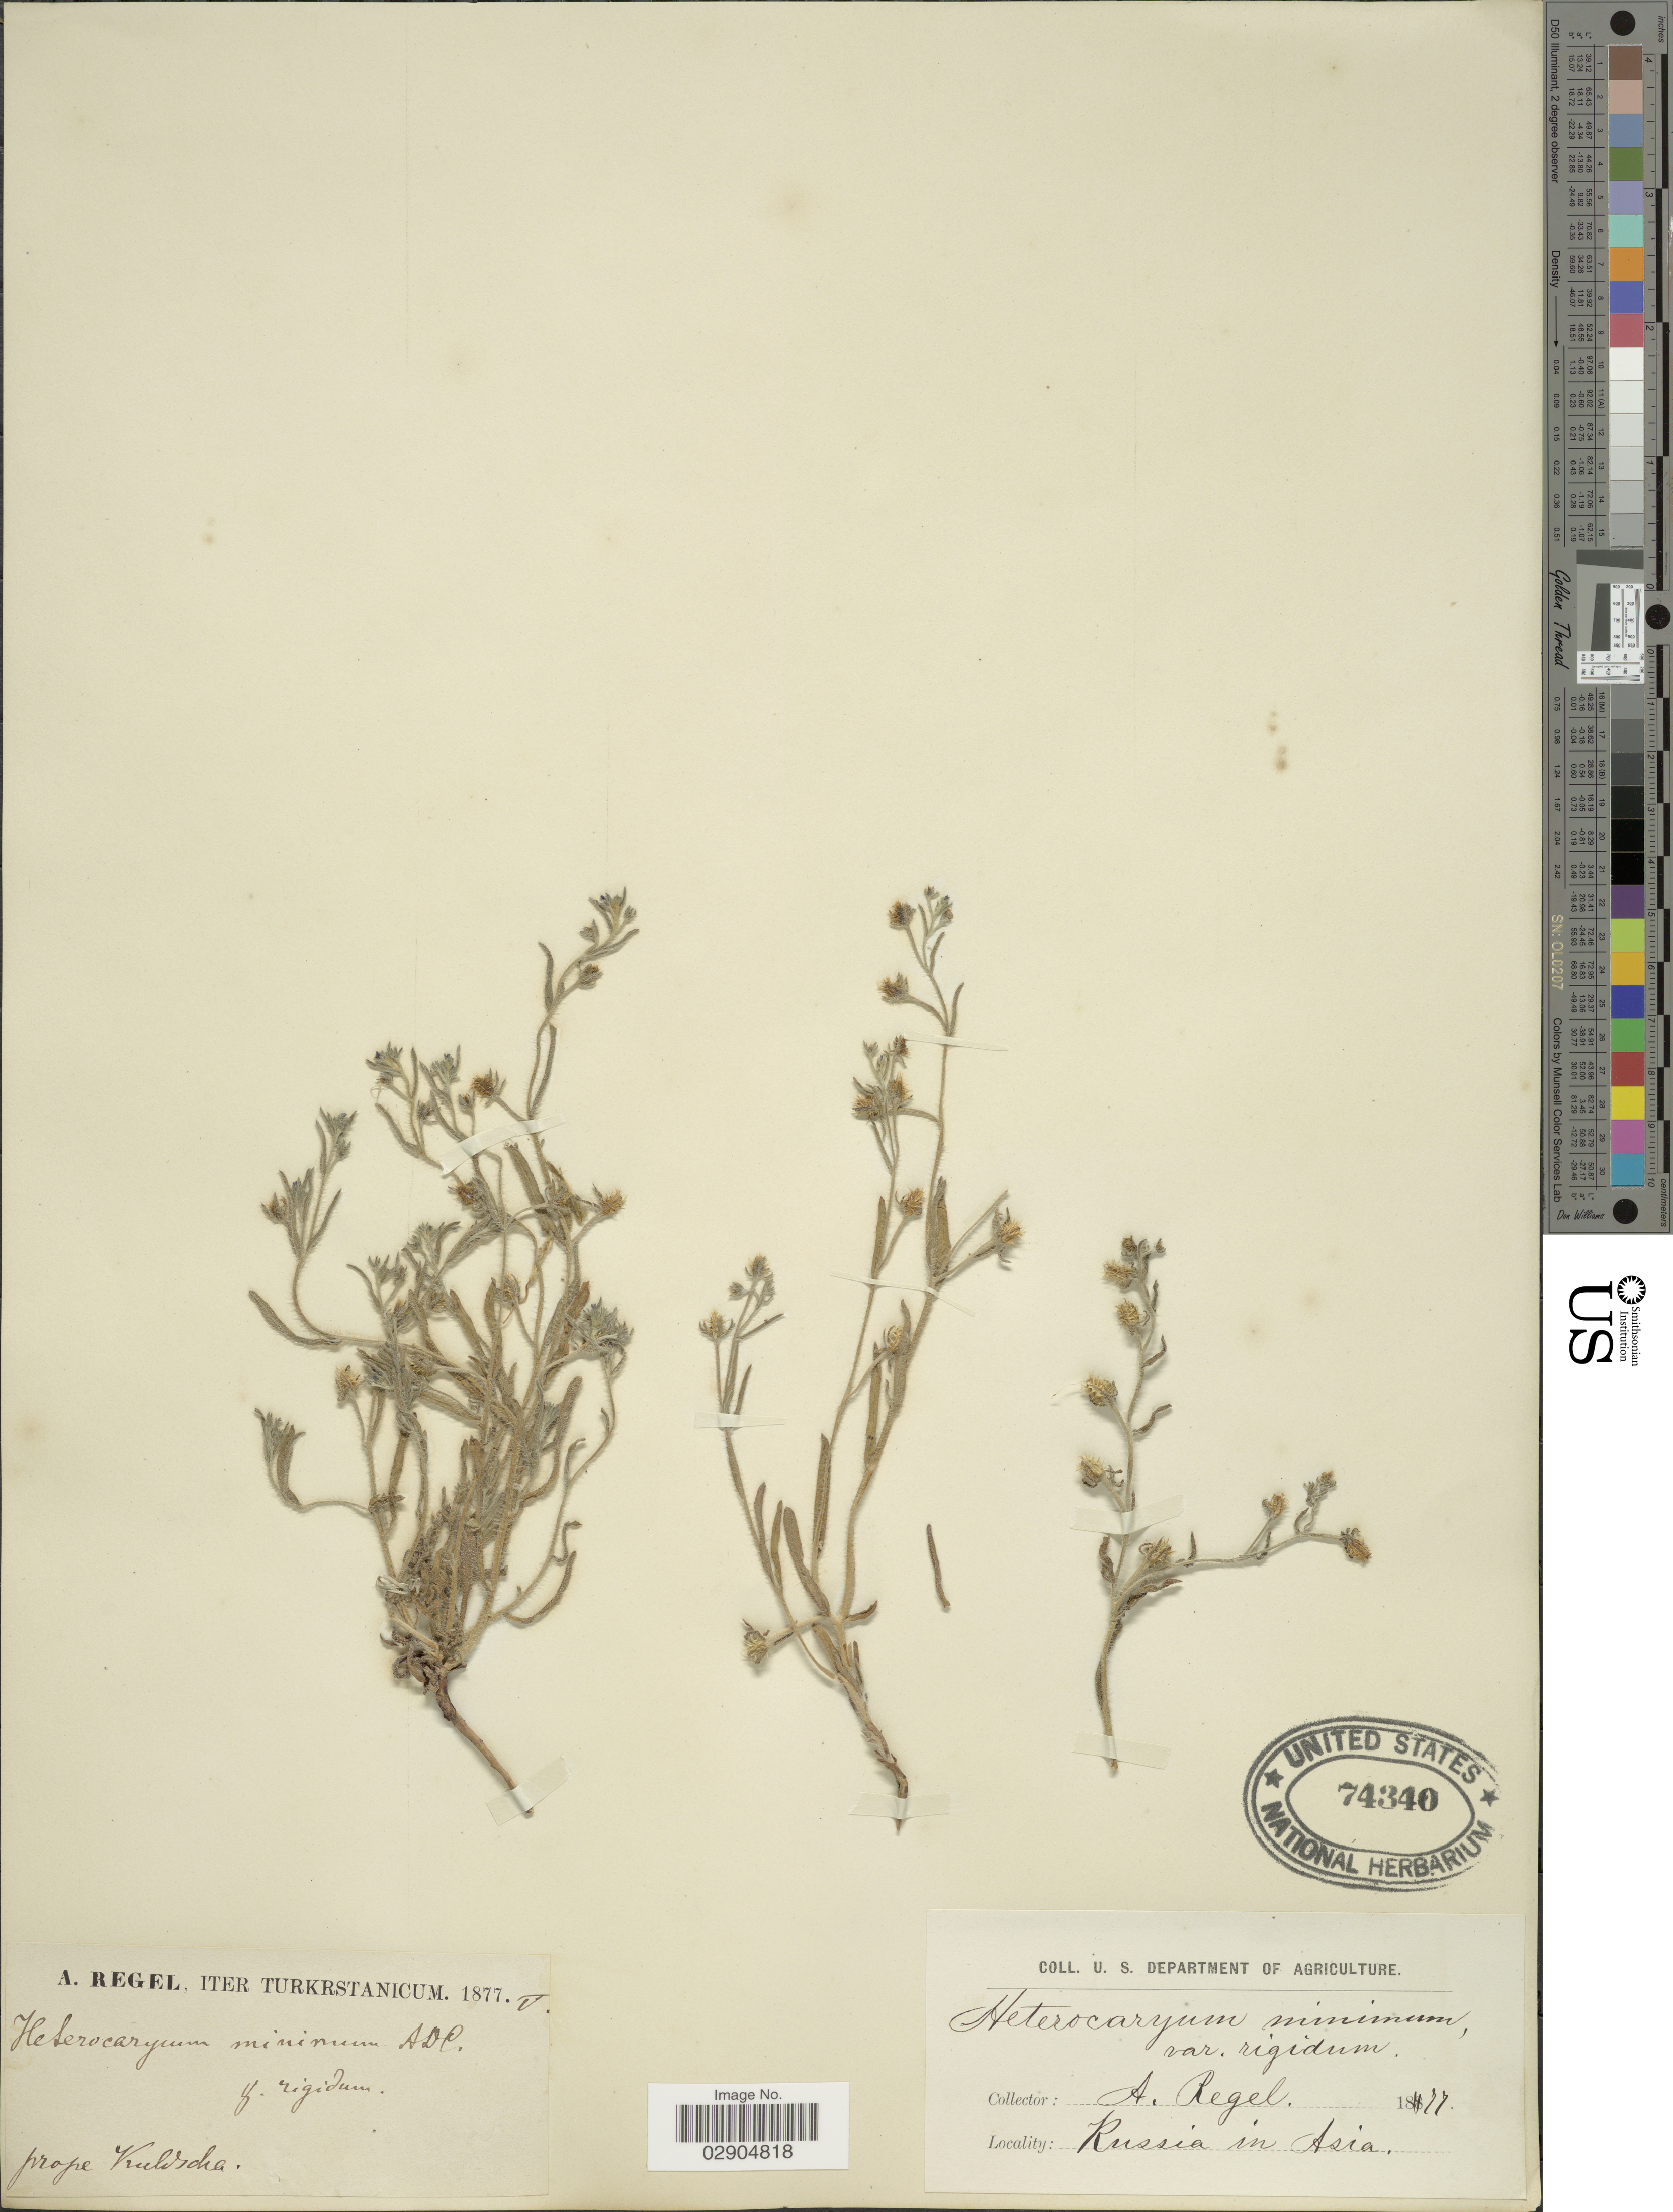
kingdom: Plantae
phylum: Tracheophyta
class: Magnoliopsida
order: Boraginales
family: Boraginaceae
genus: Heterocaryum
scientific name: Heterocaryum rigidum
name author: A. DC.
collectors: A. Regel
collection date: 1877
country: China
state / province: Xinjiang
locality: Russia in Asia, prope Kuldscha, Iter Turkestanicum.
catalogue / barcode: US 74340